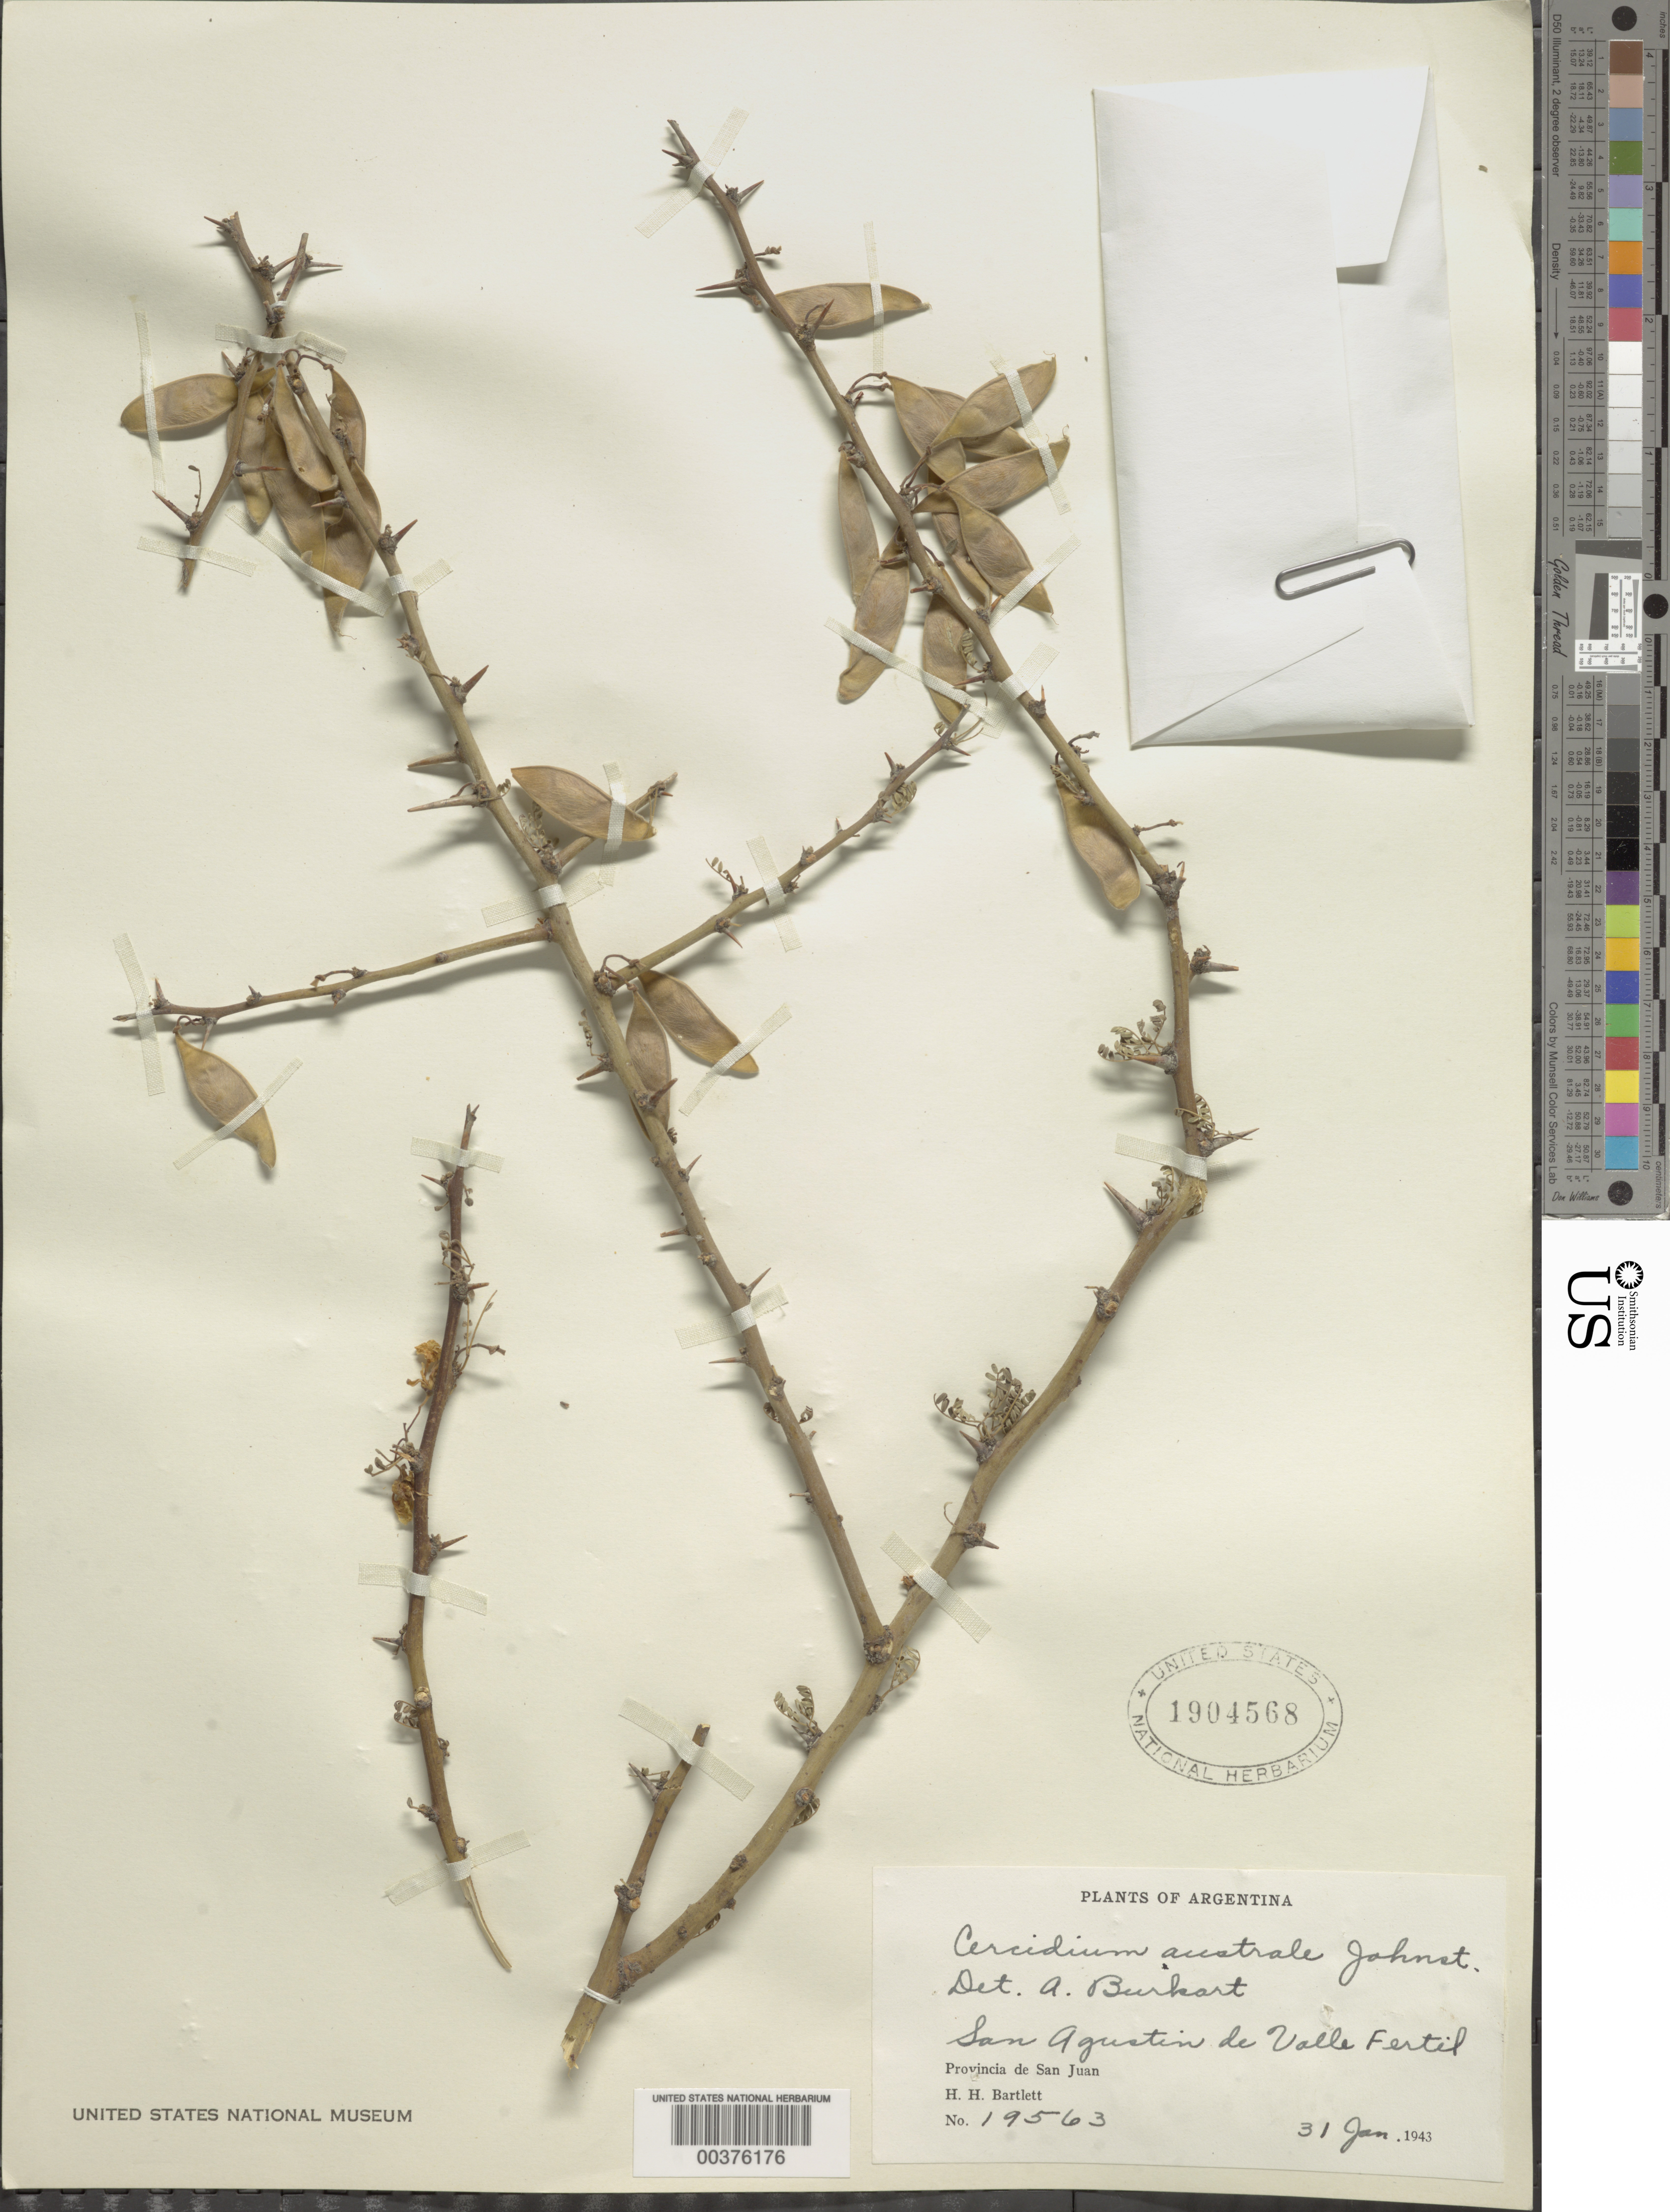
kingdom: Plantae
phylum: Tracheophyta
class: Magnoliopsida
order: Fabales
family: Fabaceae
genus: Parkinsonia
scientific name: Parkinsonia glauca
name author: (Cav.) Varjão & Mansano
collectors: H. H. Bartlett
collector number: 19563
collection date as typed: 31 Jan 1943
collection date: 1943-01-31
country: Argentina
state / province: San Juan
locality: San Agustin de Valle Fertil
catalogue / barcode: US 1904568